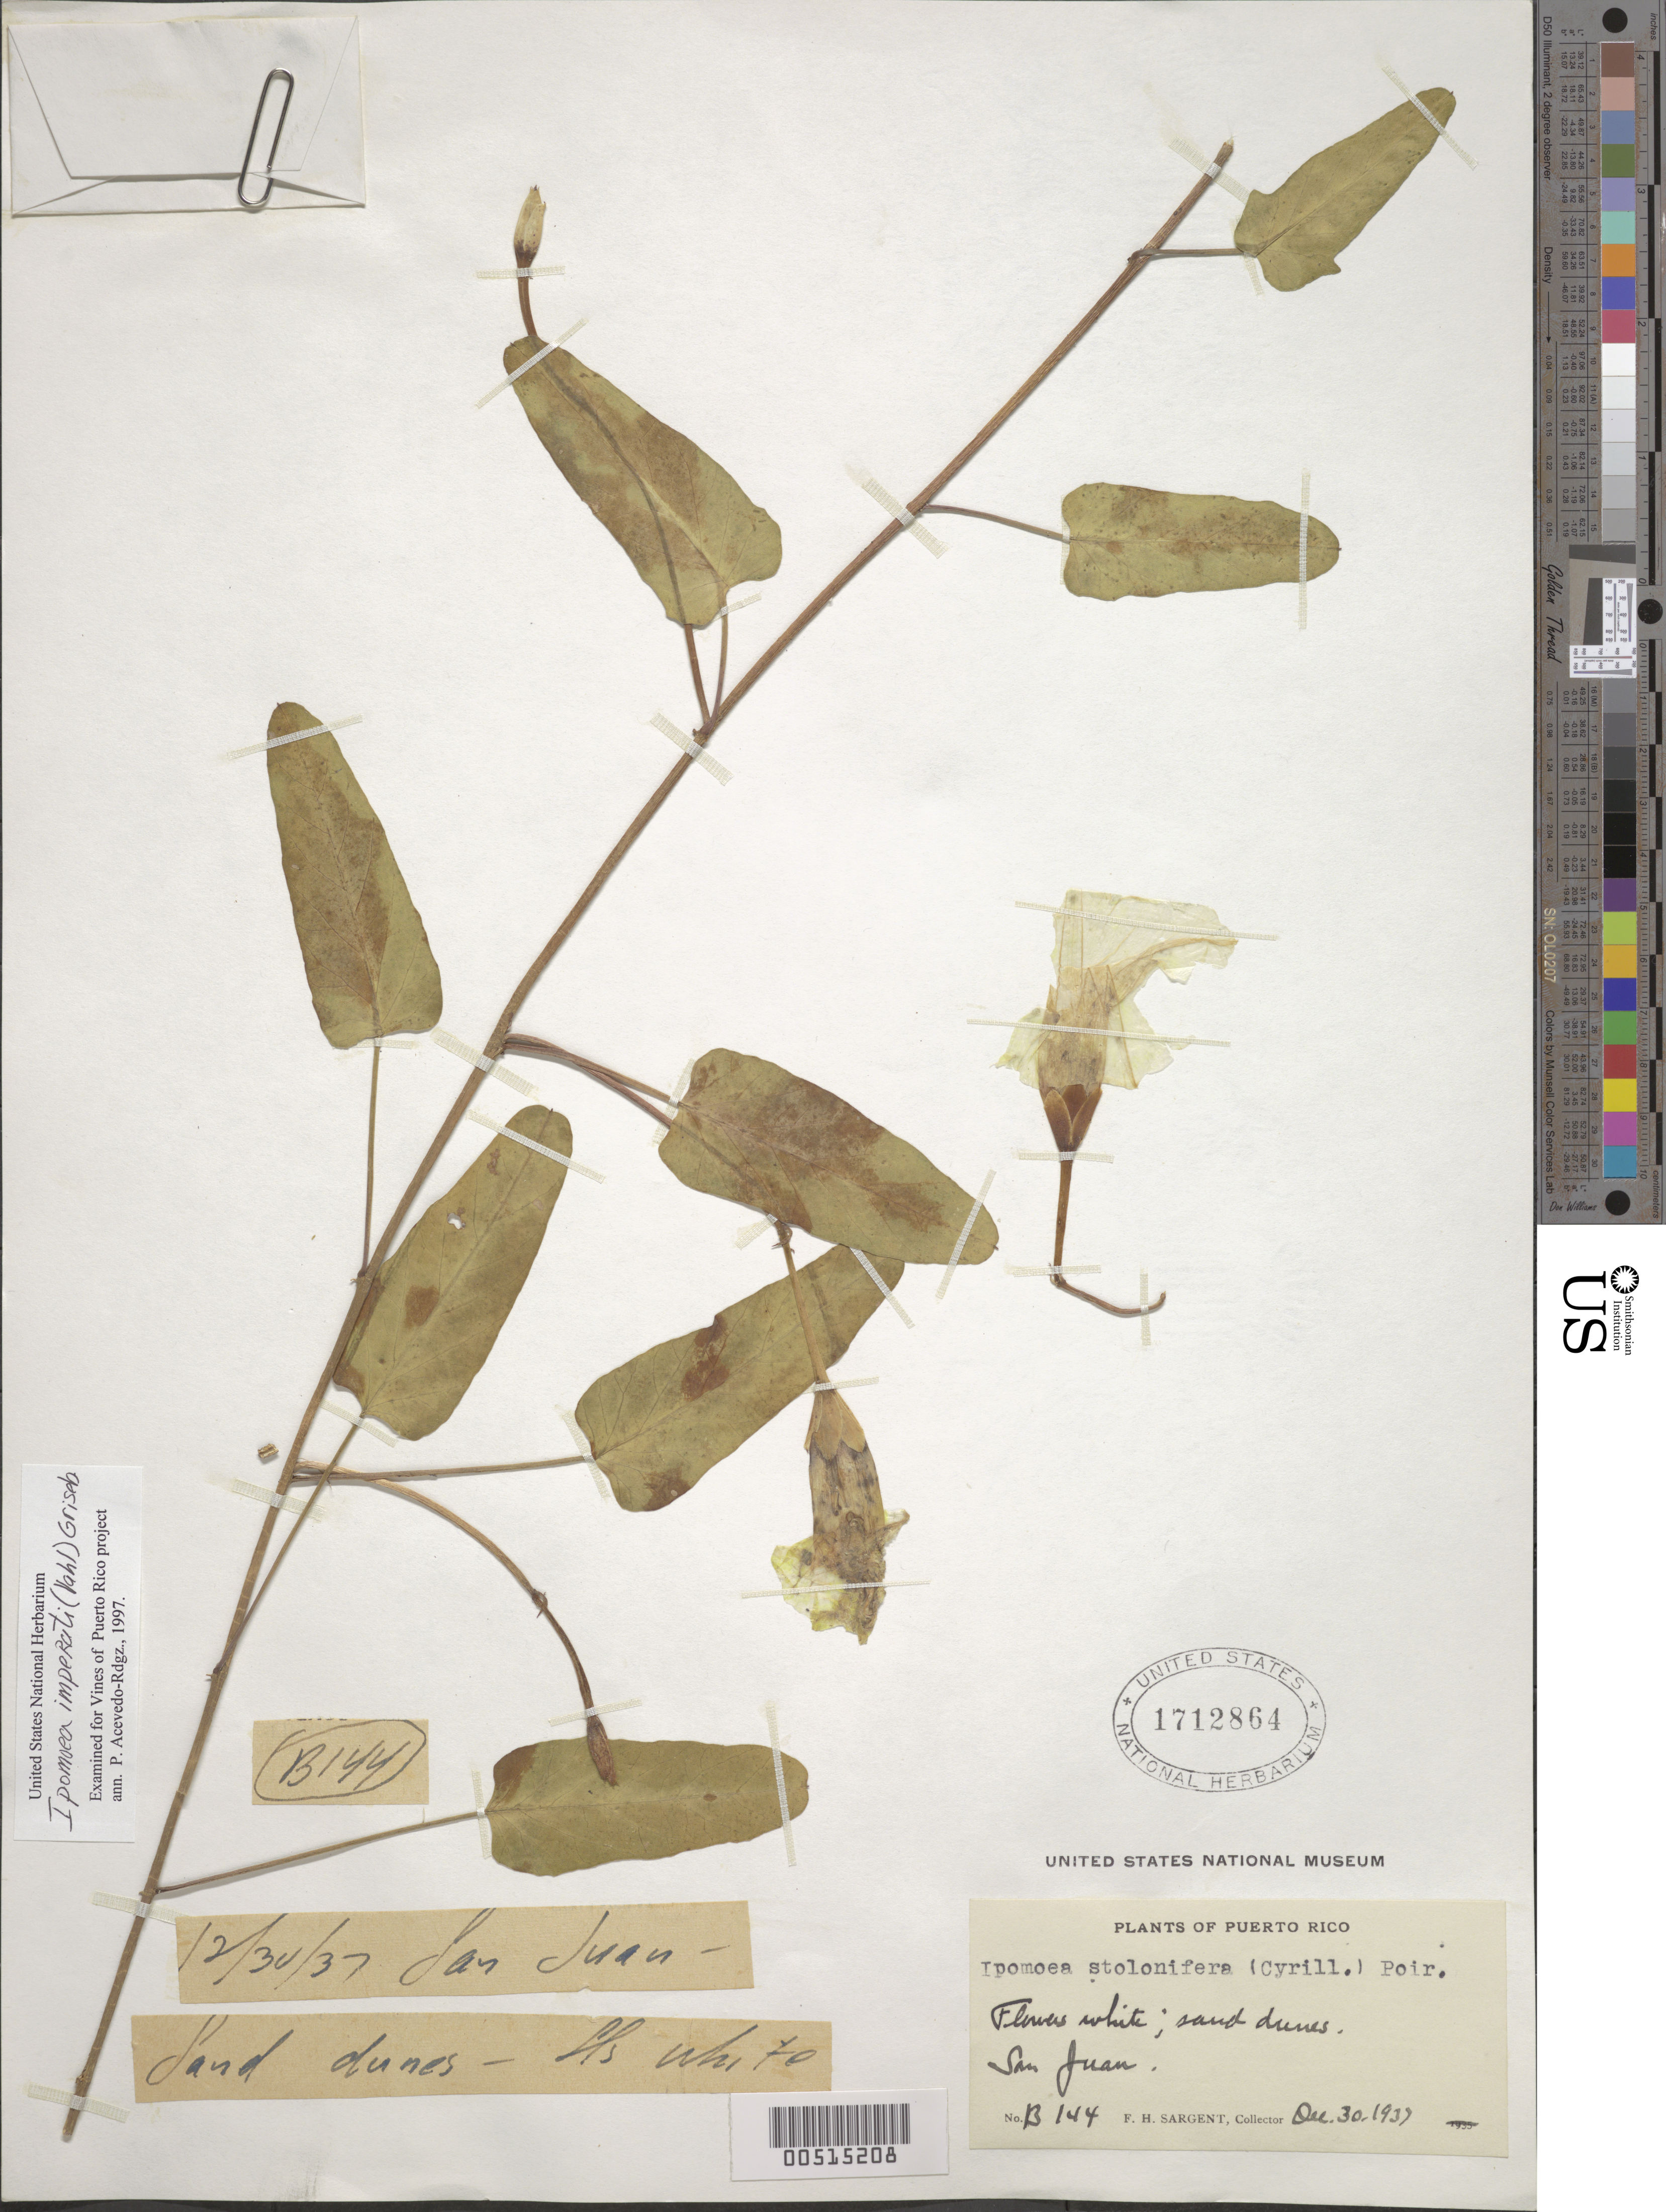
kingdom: Plantae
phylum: Tracheophyta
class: Magnoliopsida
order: Solanales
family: Convolvulaceae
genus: Ipomoea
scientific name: Ipomoea stolonifera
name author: (Cirillo) J.F. Gmel.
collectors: F. H. Sargent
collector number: B144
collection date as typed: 30 Dec 1937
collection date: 1937-12-30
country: Puerto Rico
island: Greater Antilles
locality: San Juan.Sand dunes.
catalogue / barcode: US 1712864